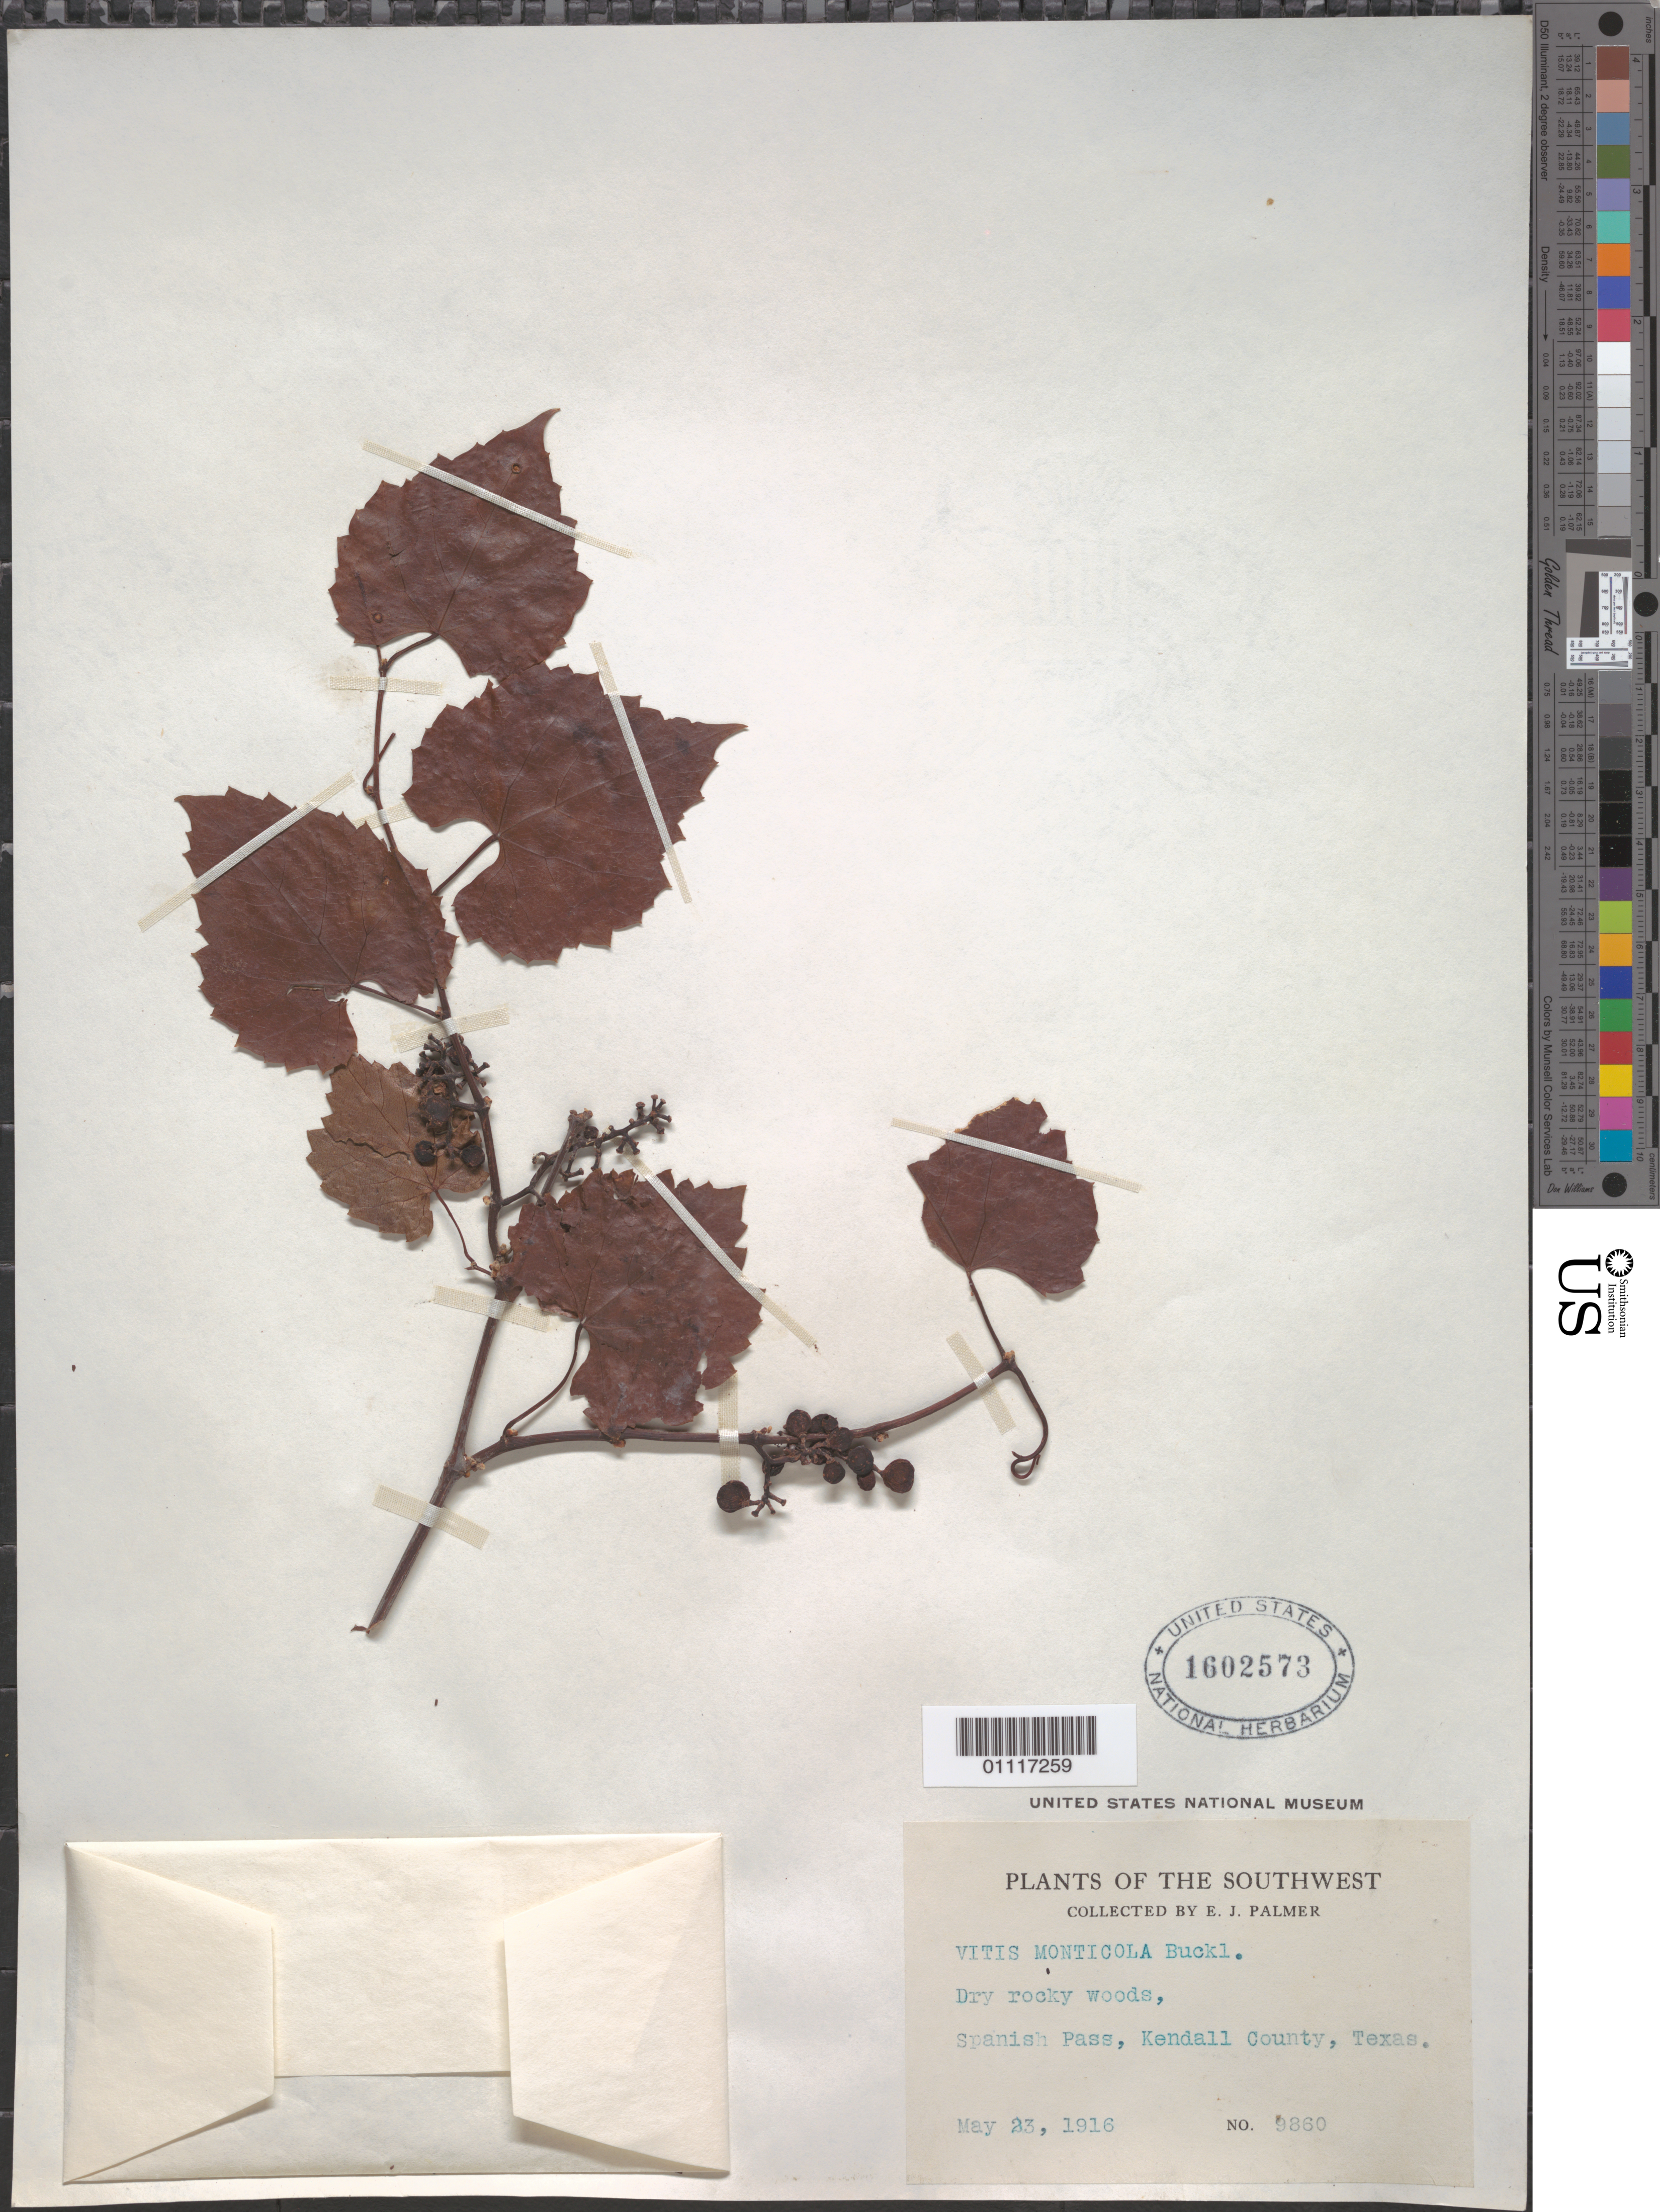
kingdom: Plantae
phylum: Tracheophyta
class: Magnoliopsida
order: Vitales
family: Vitaceae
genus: Vitis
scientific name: Vitis monticola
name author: Buckley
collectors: E. J. Palmer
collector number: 9860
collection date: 1916-05-23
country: United States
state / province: Texas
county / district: Kendall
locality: Spanish Pass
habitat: Dry rocky woods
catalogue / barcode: US 1602573